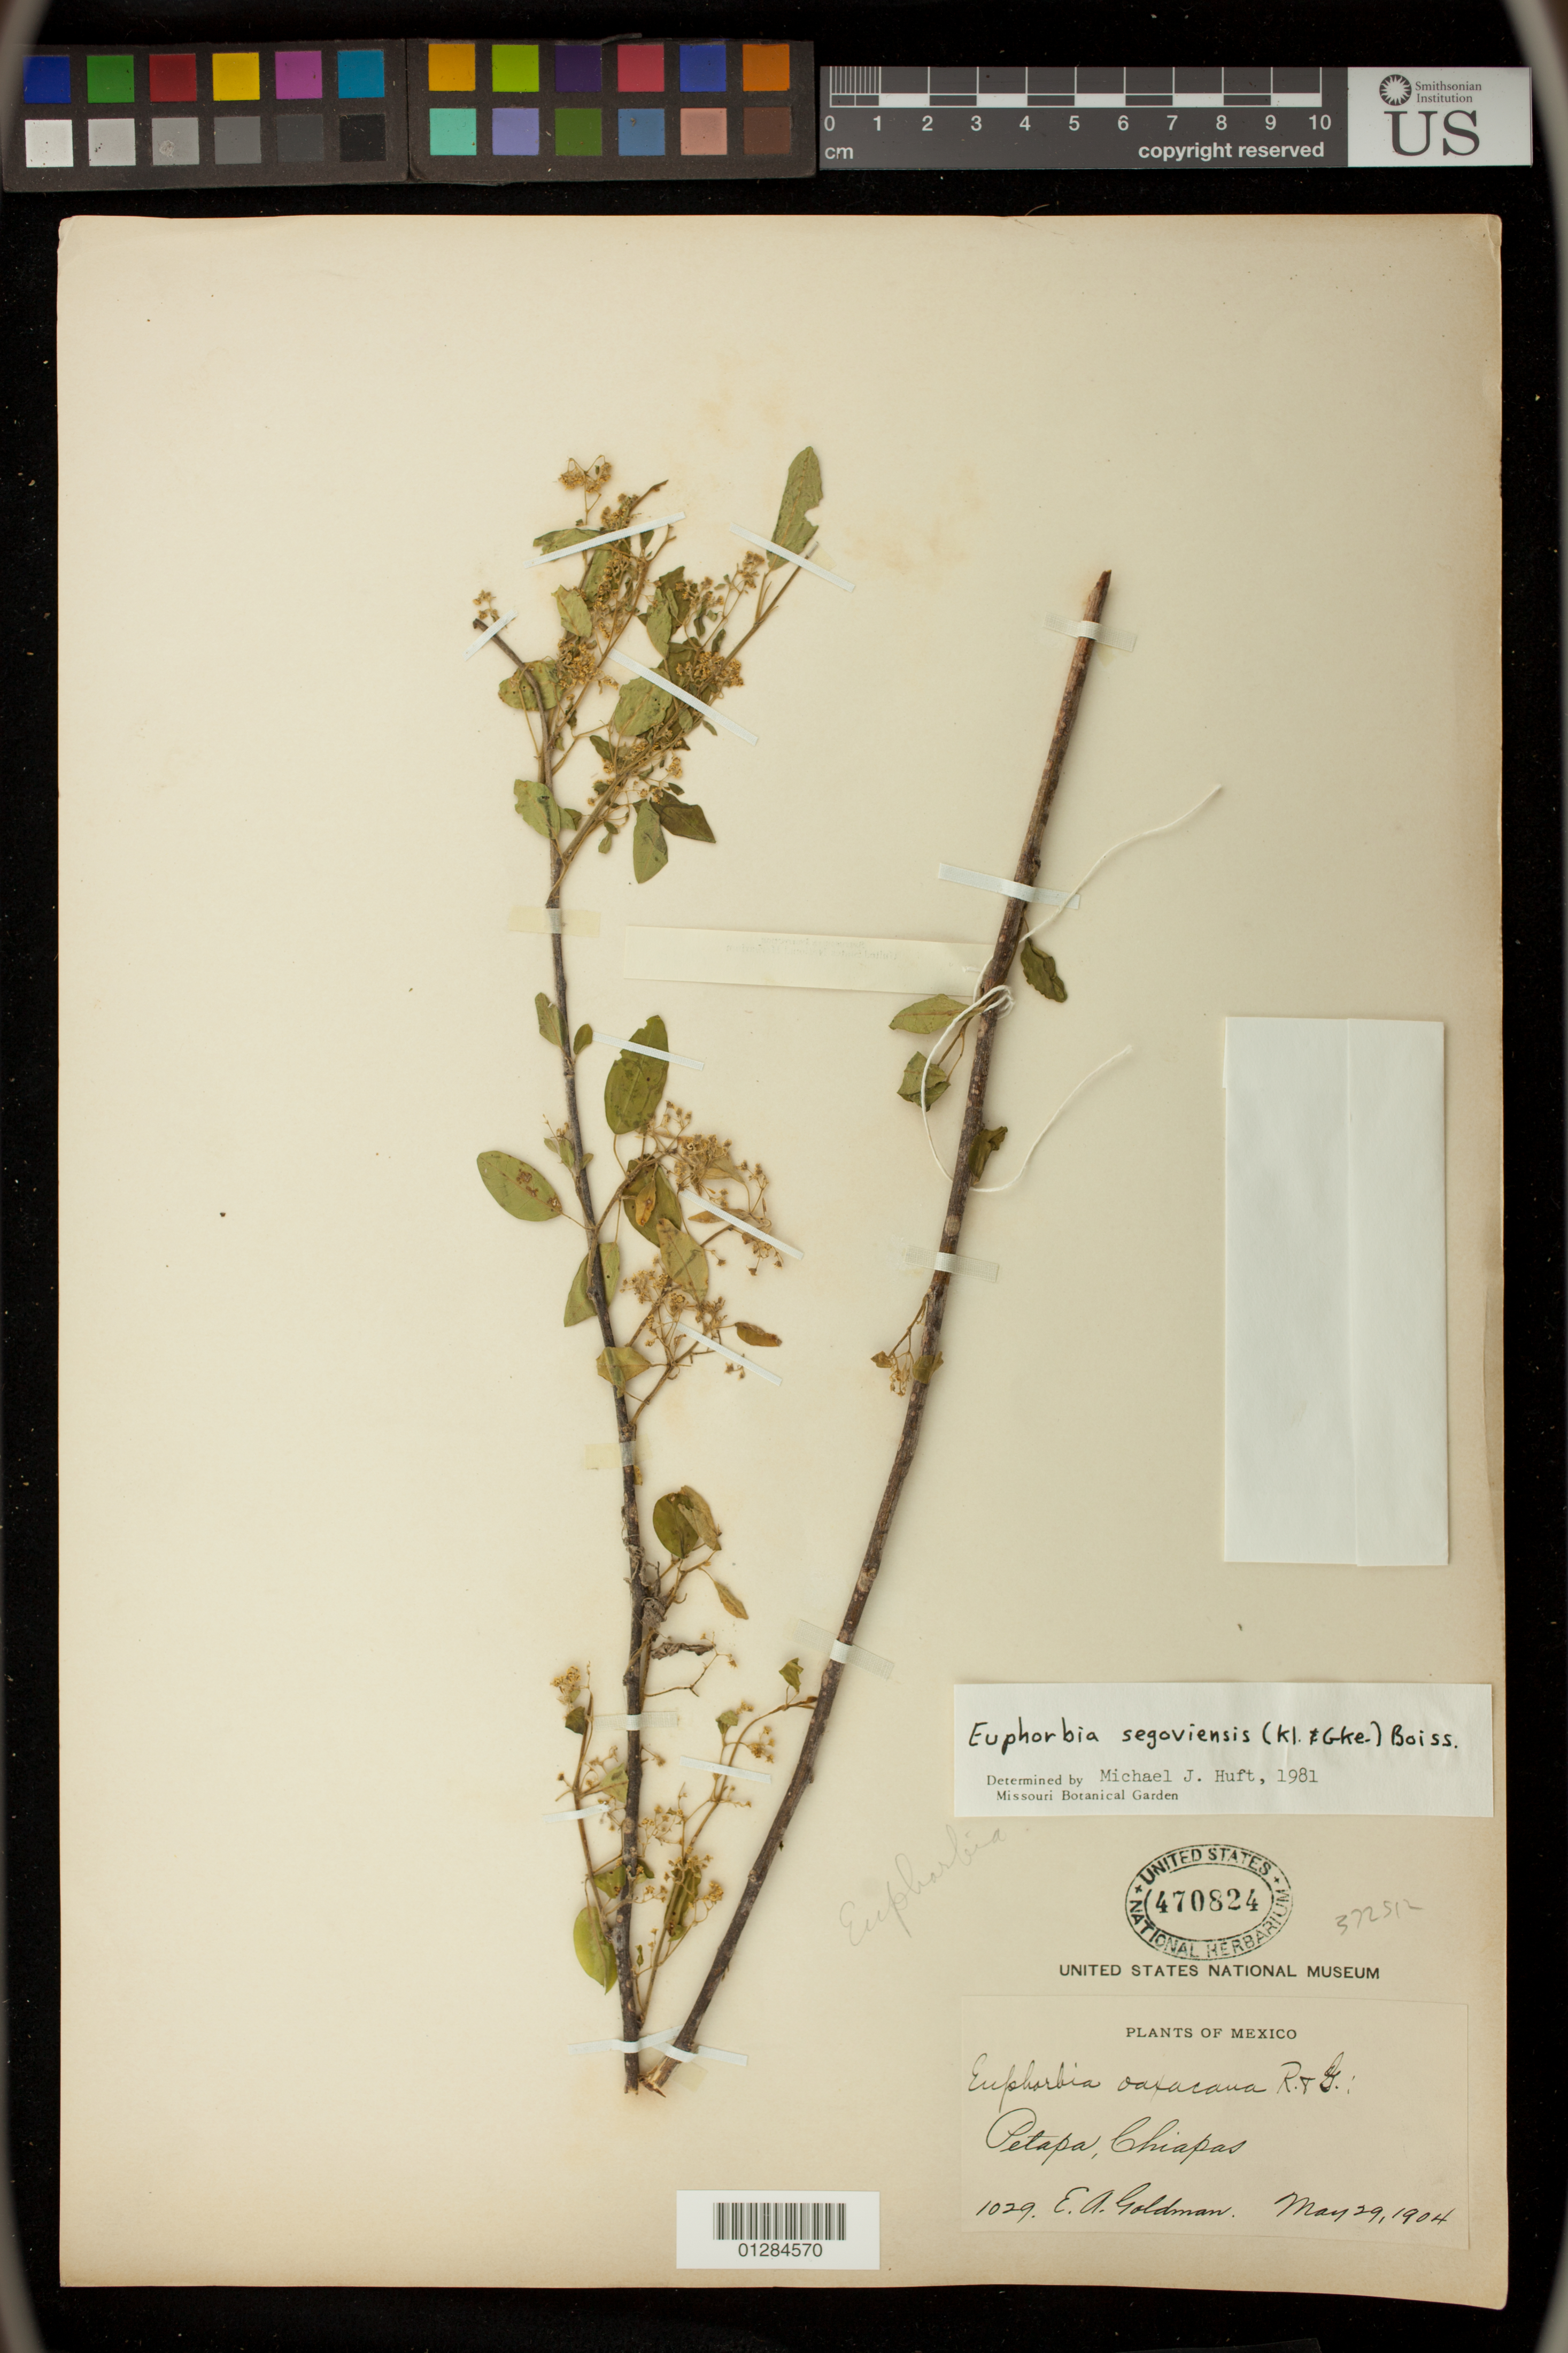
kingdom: Plantae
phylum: Tracheophyta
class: Magnoliopsida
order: Malpighiales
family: Euphorbiaceae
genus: Euphorbia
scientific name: Euphorbia segoviensis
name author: (Klotzsch & Garcke) Boiss.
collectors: E. A. Goldman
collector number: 1029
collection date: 1904-05-29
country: Mexico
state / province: Chiapas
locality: Petapa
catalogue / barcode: US 470824